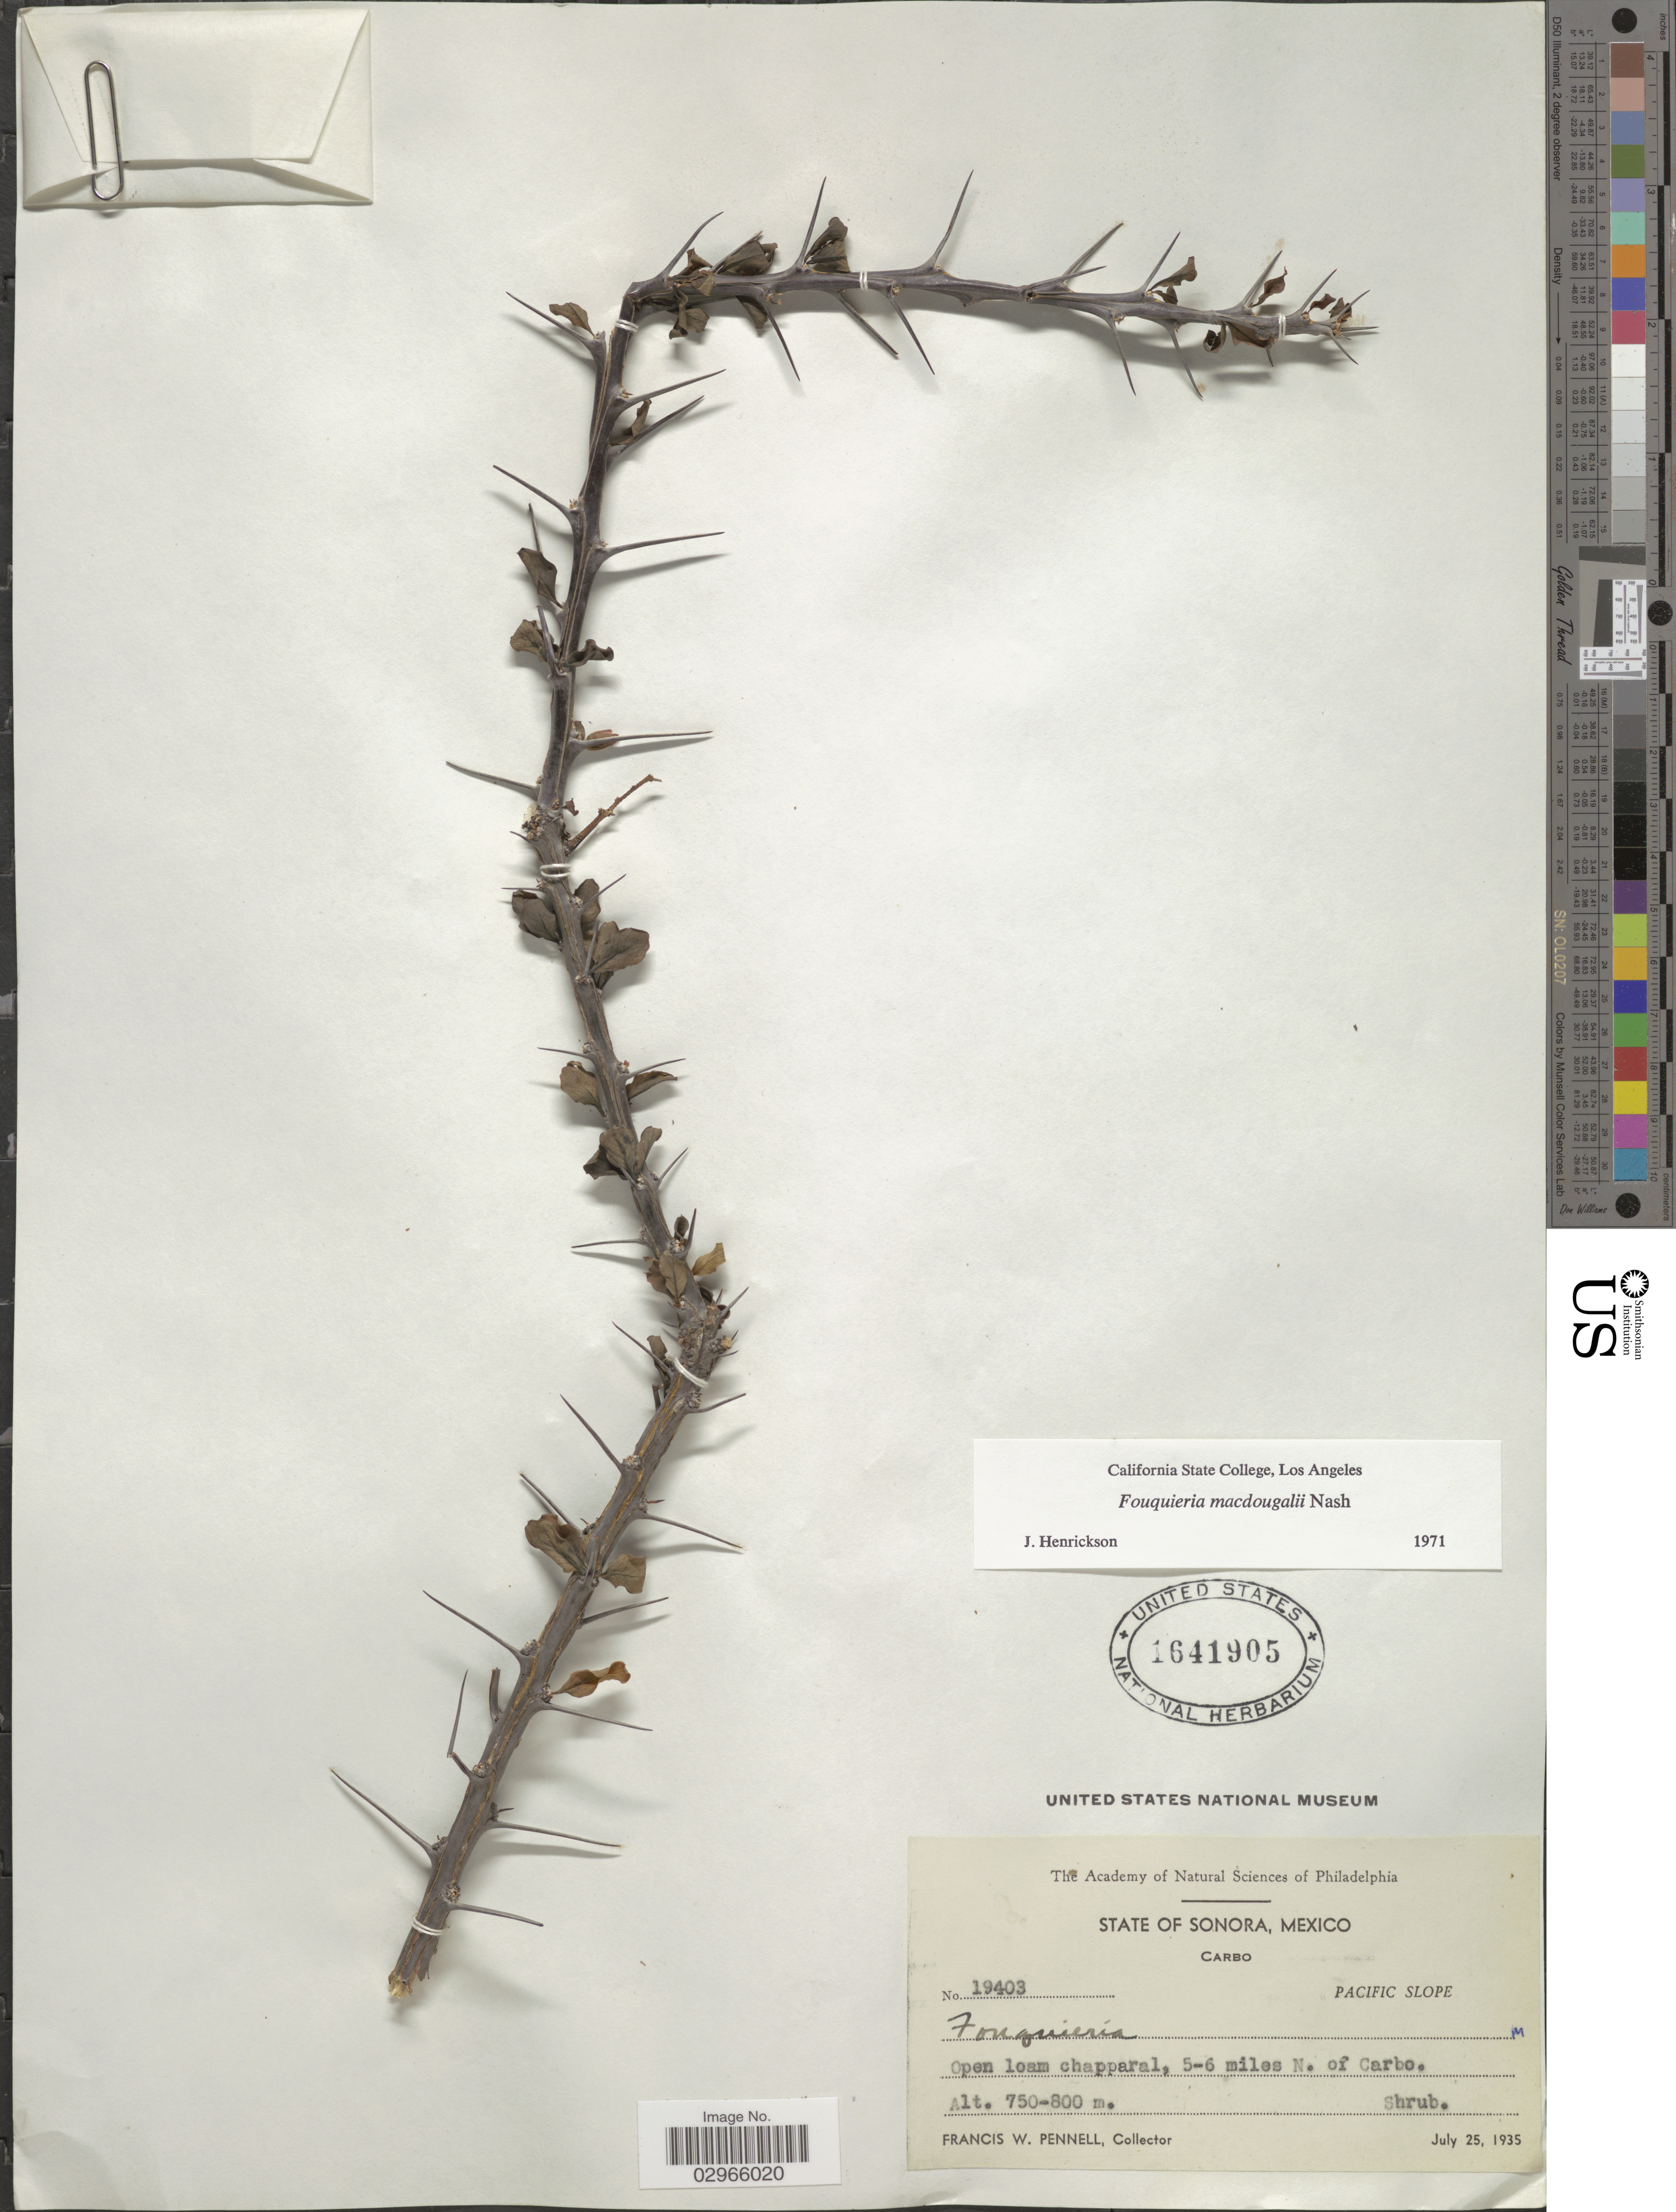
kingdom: Plantae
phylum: Tracheophyta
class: Magnoliopsida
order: Ericales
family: Fouquieriaceae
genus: Fouquieria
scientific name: Fouquieria macdougalii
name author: Nash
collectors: F. W. Pennell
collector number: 19403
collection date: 1935-07-25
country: Mexico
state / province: Sonora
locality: Carbo. Pacific Slope. Open loam chapparal, 5-6 miles N. of Carbo.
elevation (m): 750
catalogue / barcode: US 1641905